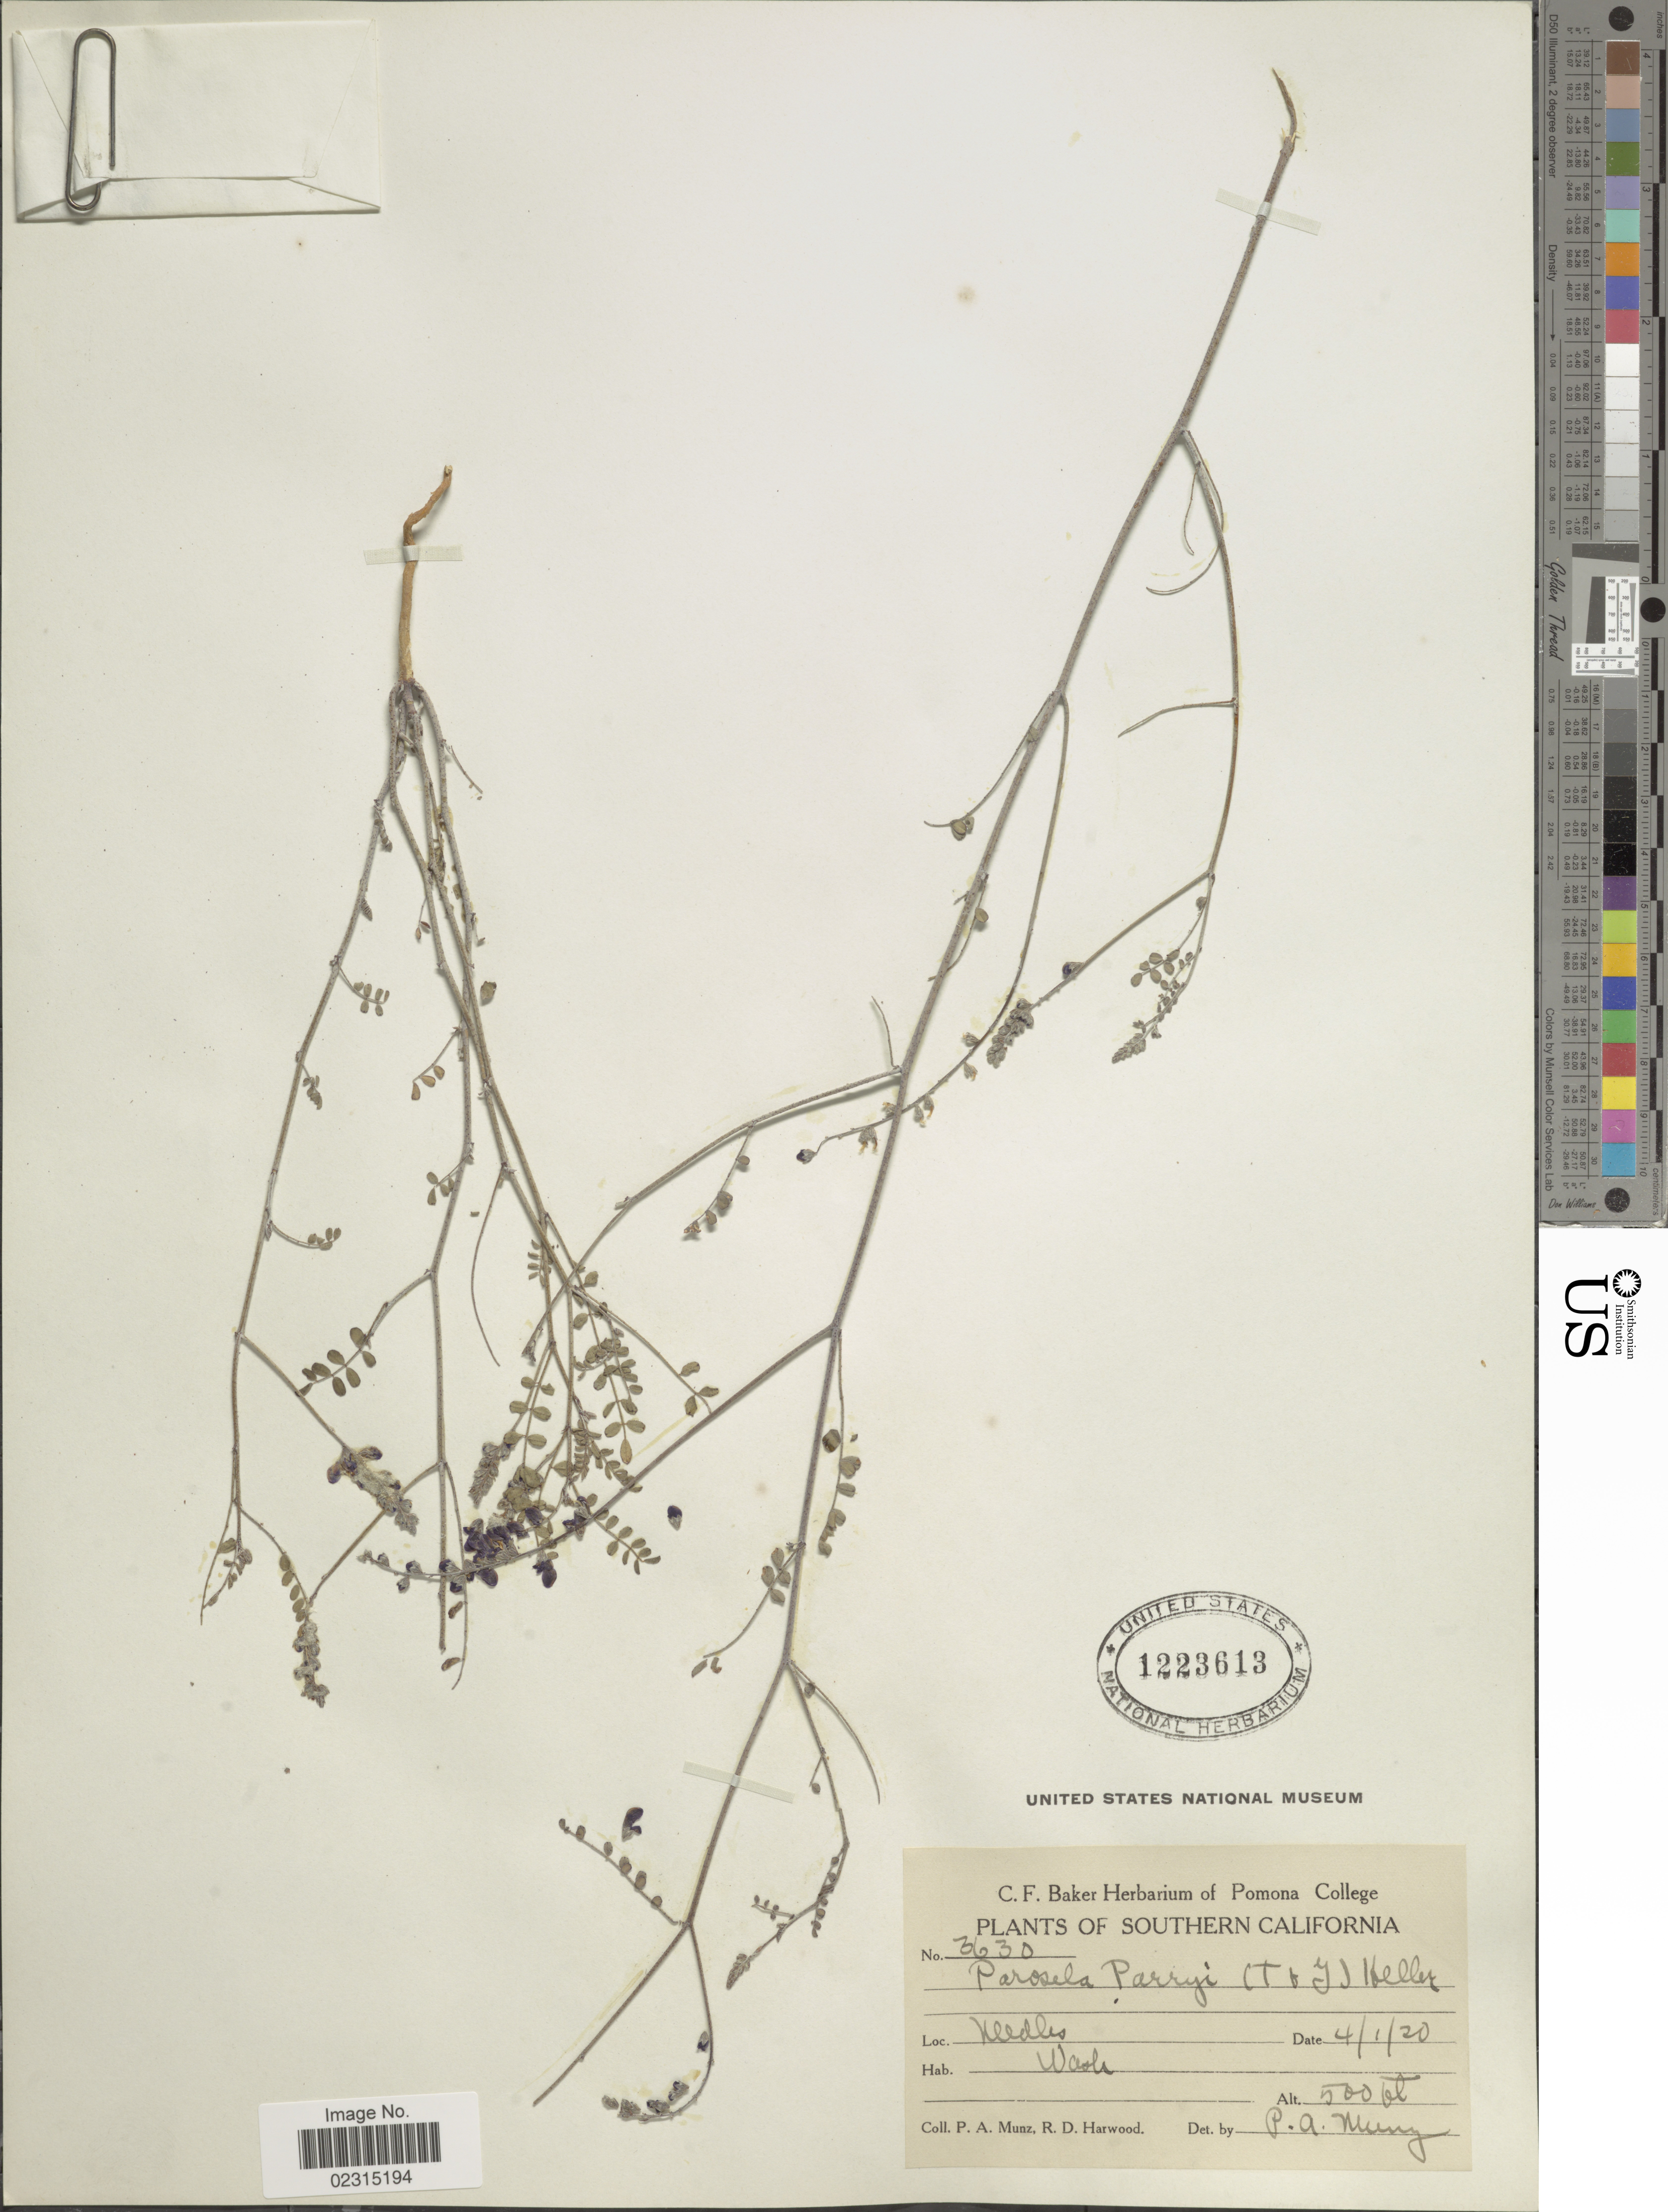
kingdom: Plantae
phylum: Tracheophyta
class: Magnoliopsida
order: Fabales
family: Fabaceae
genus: Marina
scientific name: Marina parryi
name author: (Torr. & A. Gray) Barneby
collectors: P. A. Munz & R. Harwood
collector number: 3630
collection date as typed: Transcribed d/m/y: 1/4/20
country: United States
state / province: California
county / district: San Bernardino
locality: Southern California, Needles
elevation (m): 152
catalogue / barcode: US 1223613